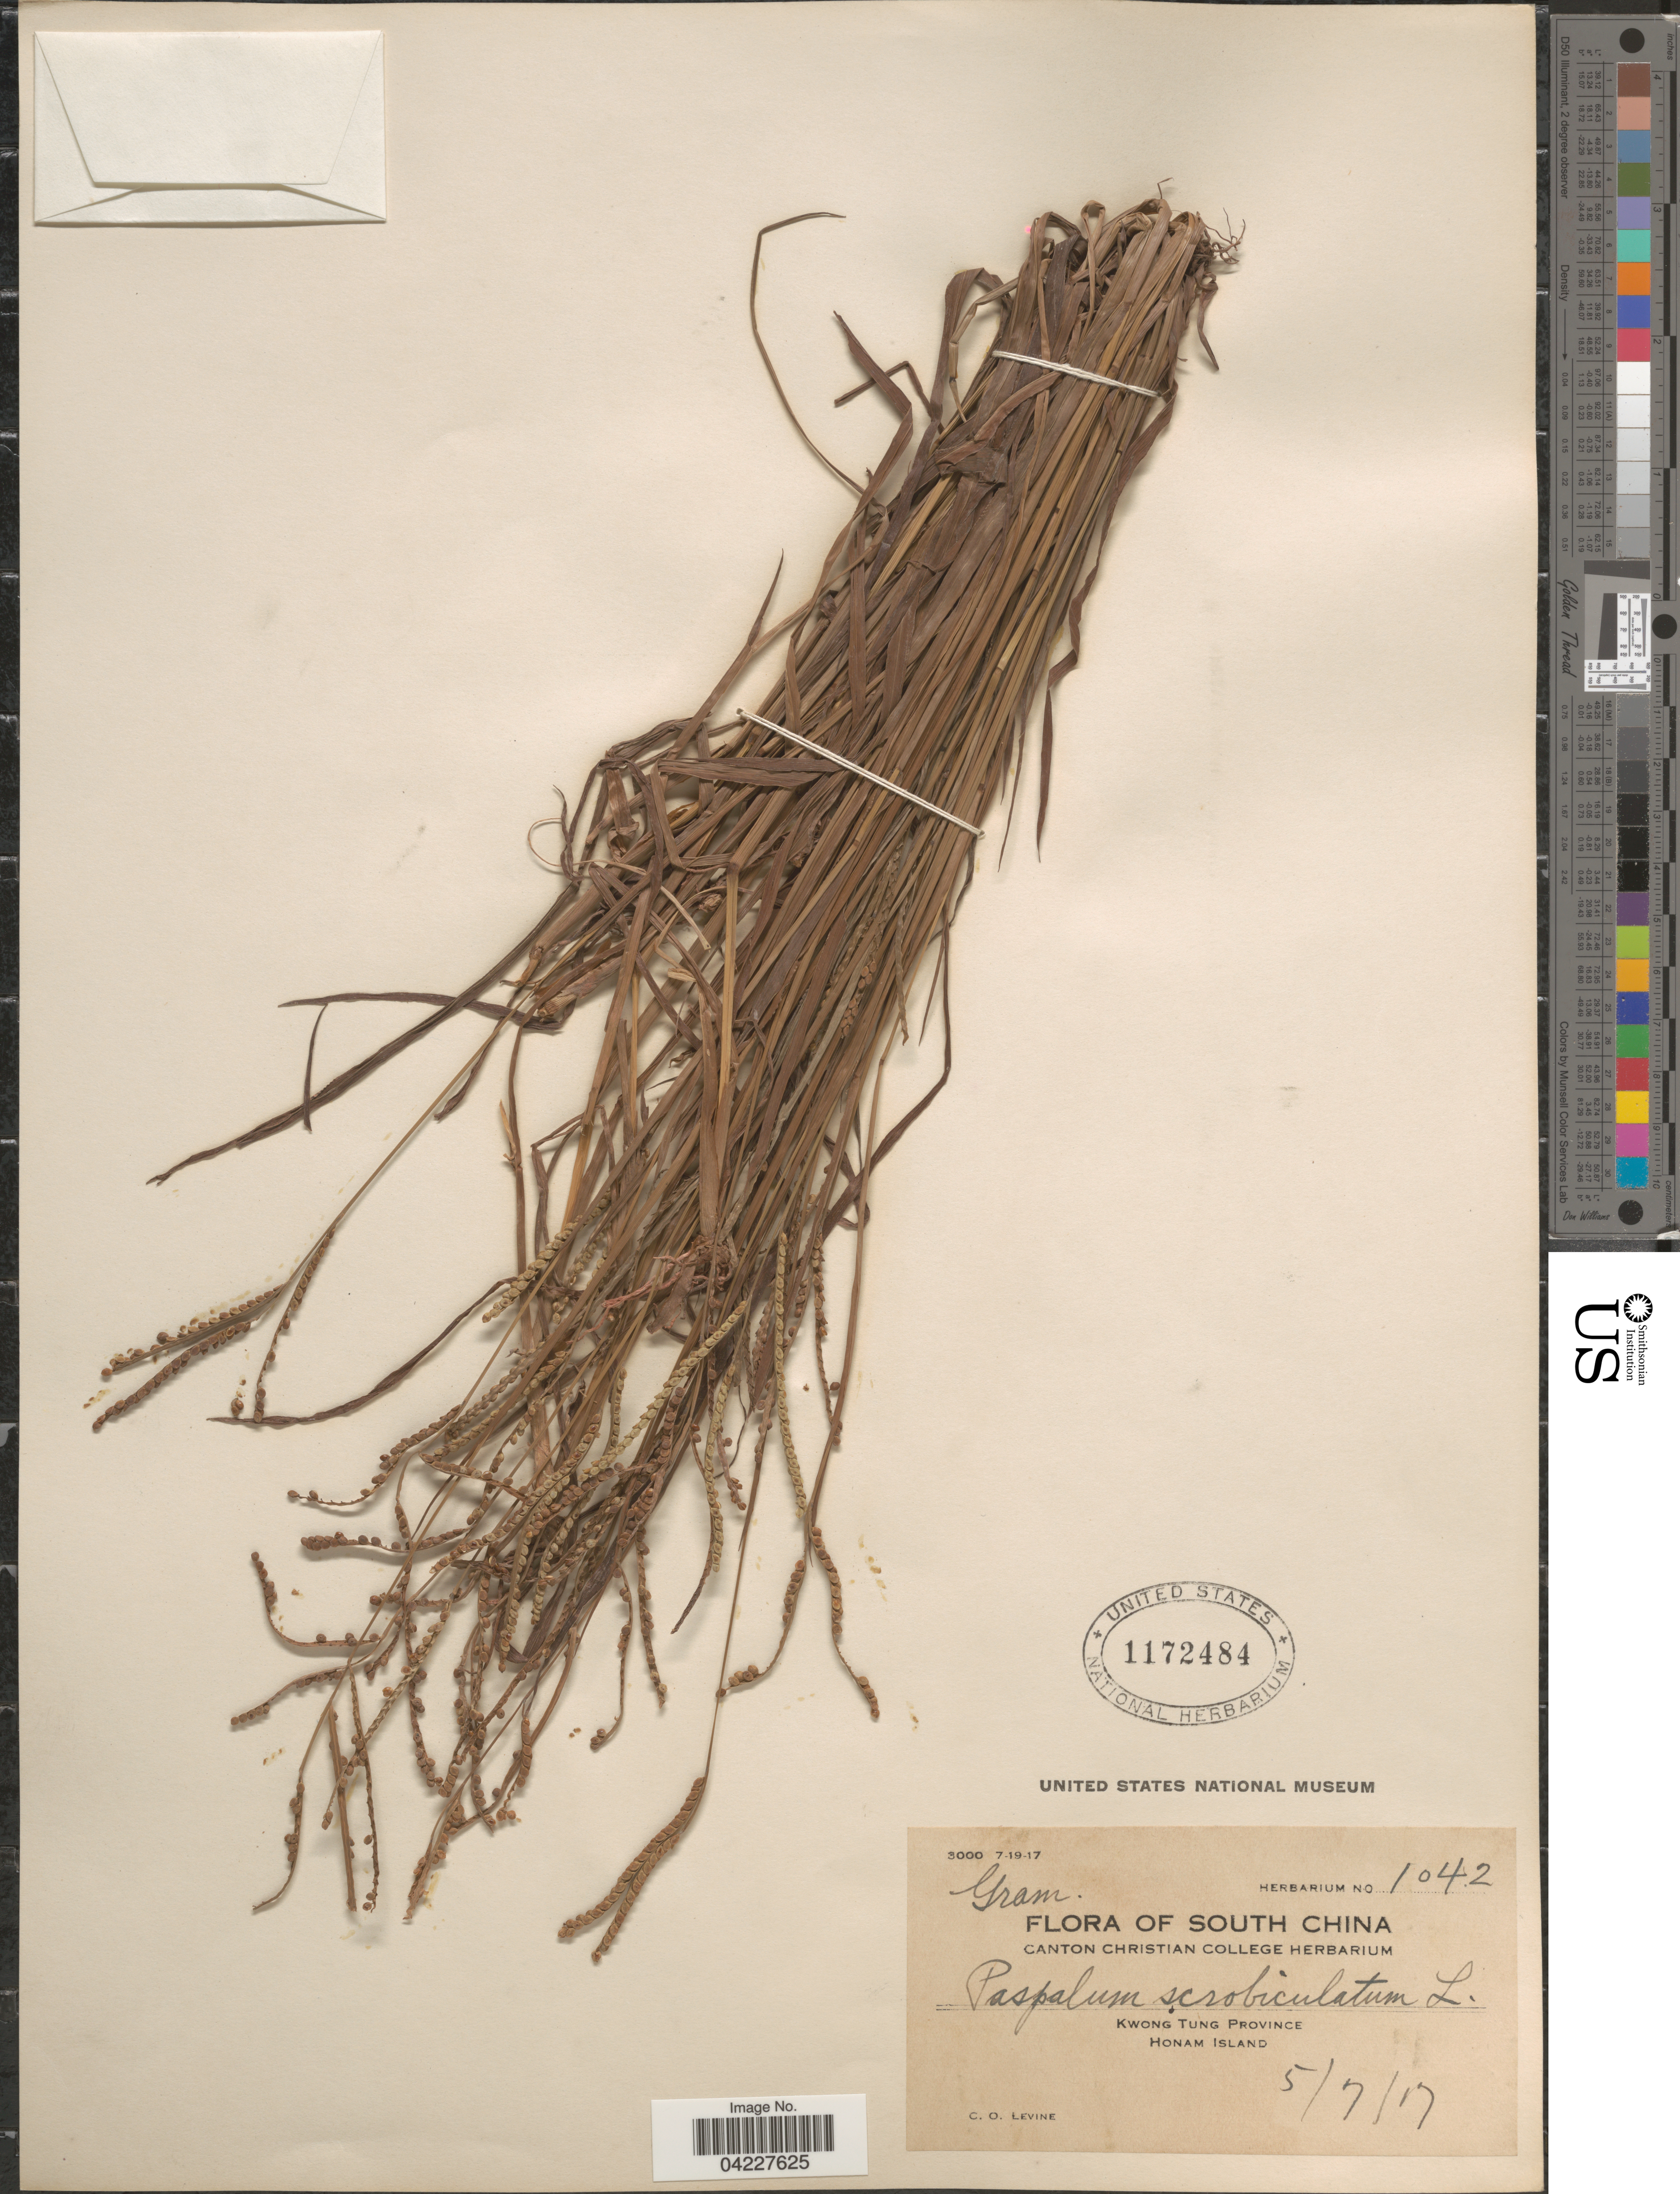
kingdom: Plantae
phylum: Tracheophyta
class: Liliopsida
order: Poales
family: Poaceae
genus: Paspalum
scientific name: Paspalum scrobiculatum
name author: L.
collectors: C. O. Levine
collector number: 1042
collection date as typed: Transcribed d/m/y: 5/7/17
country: China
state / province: Guangdong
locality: South China. Kwong Tung Province. Honam Island.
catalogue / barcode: US 1172484